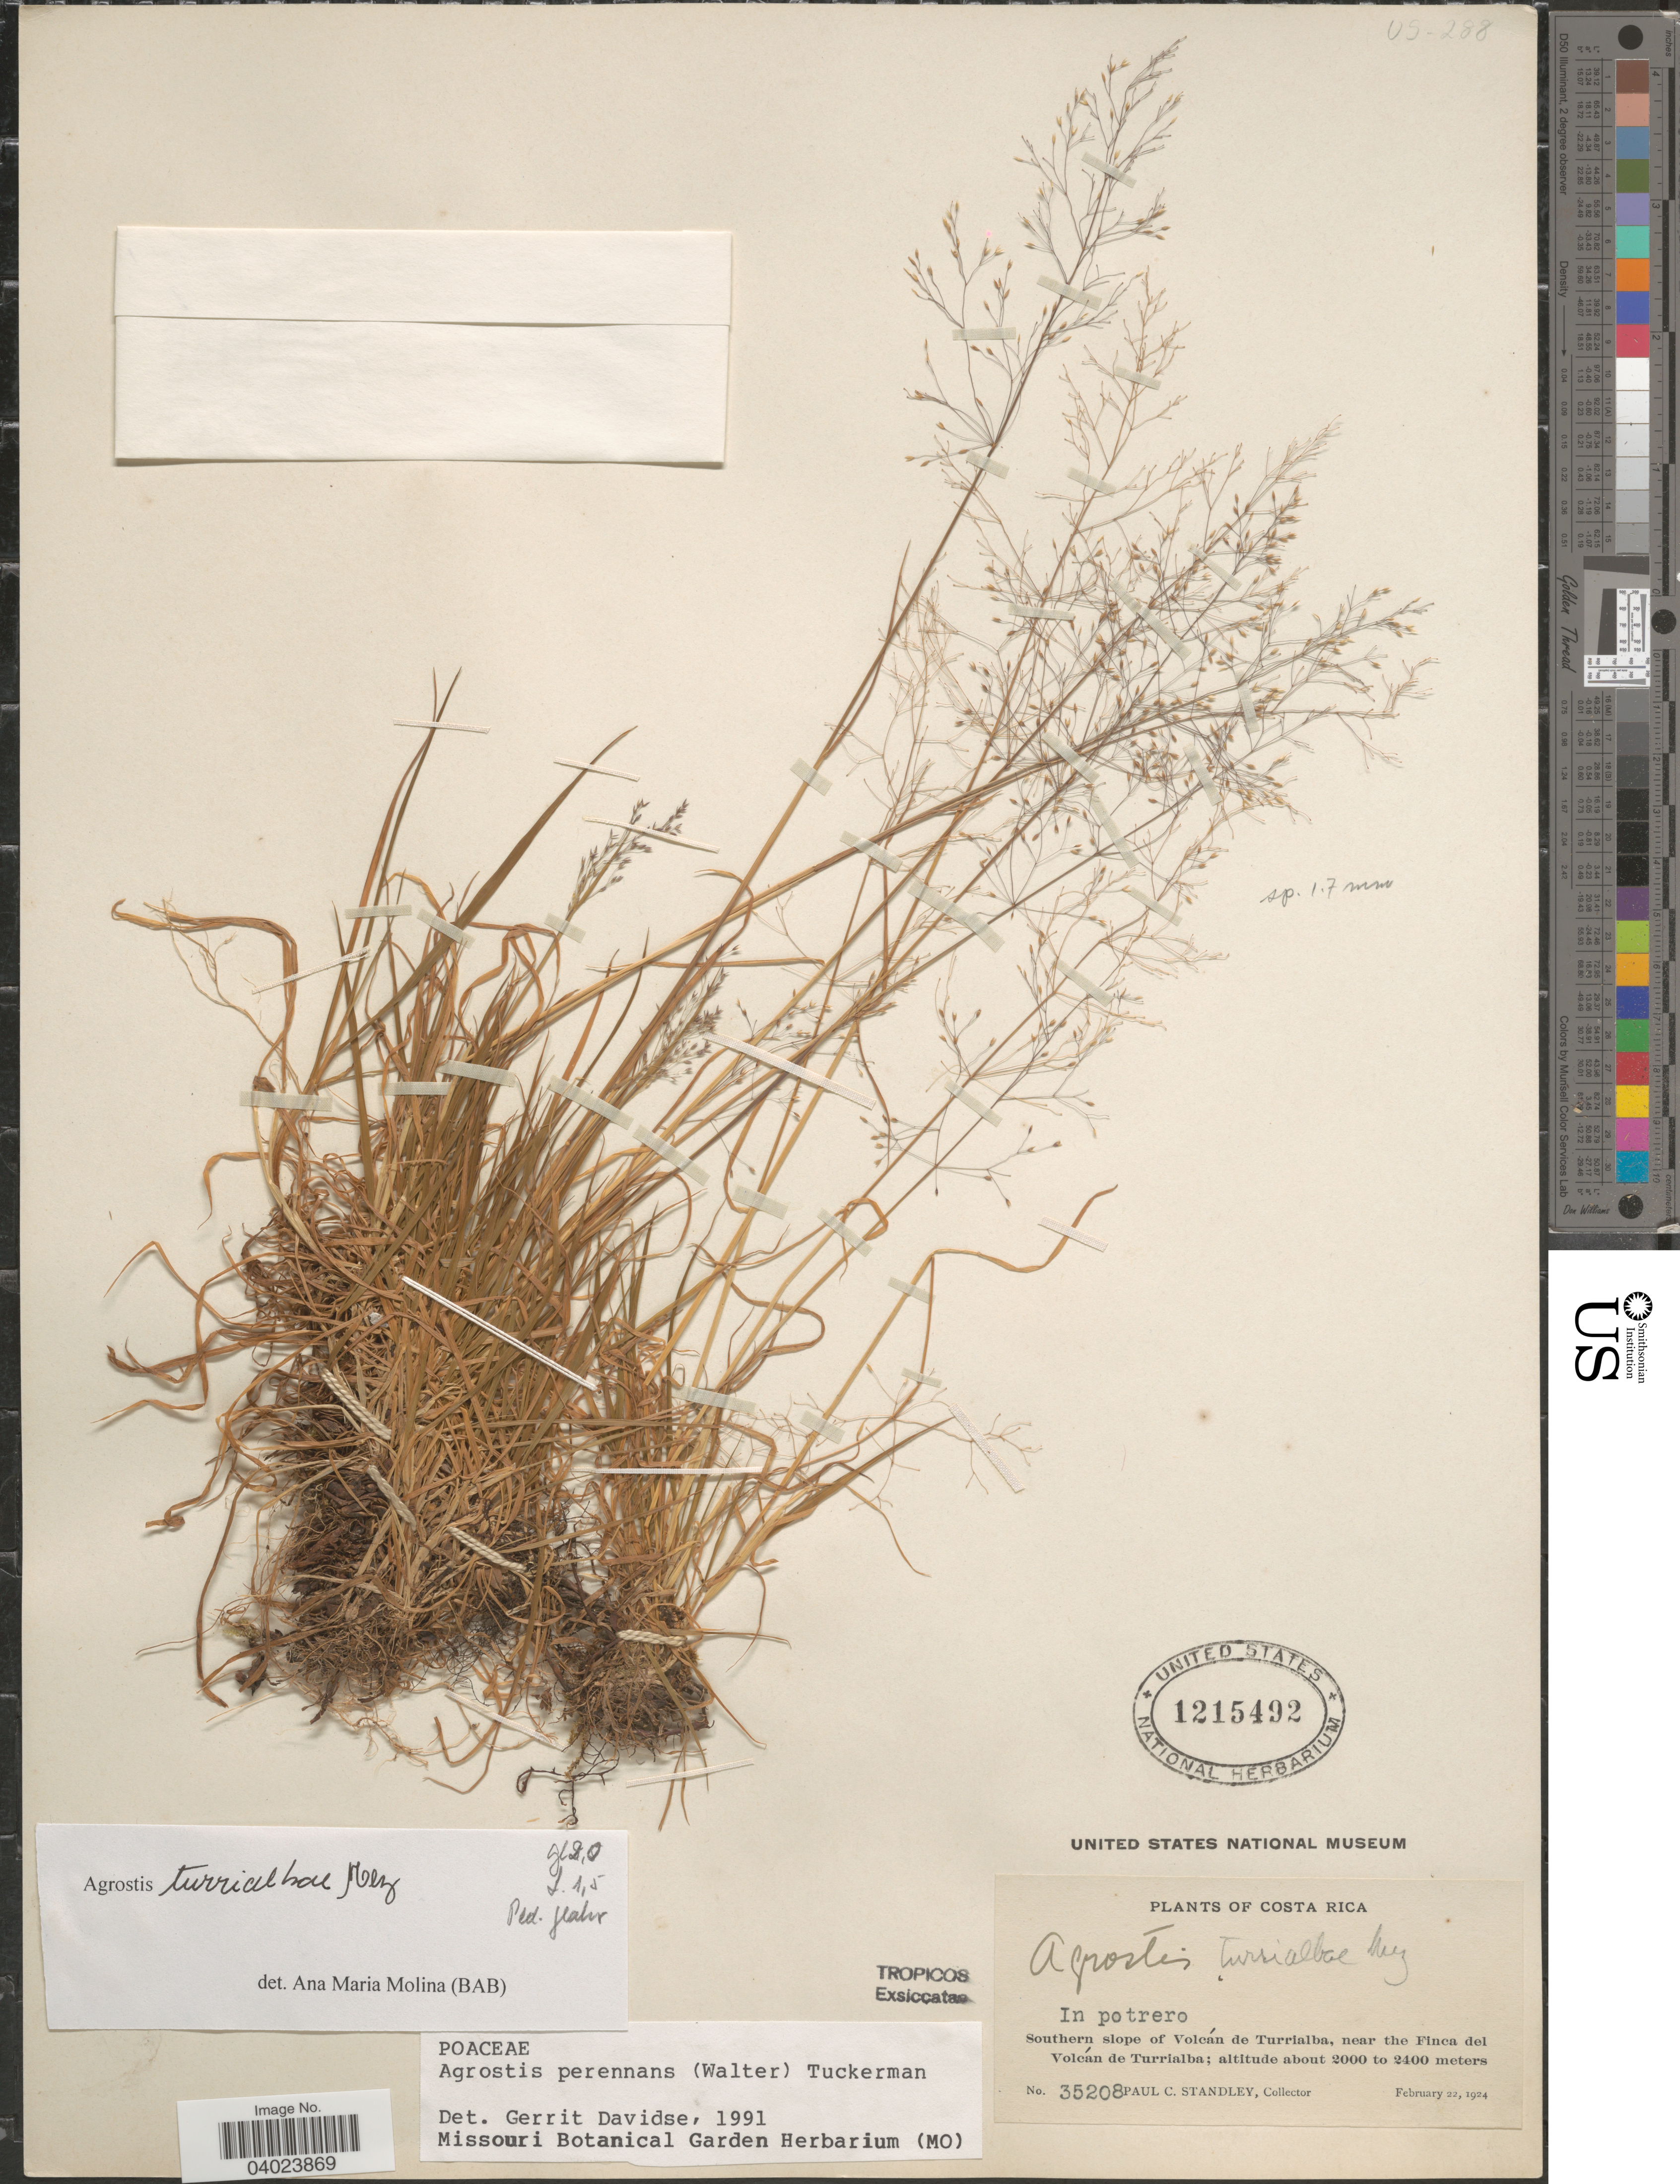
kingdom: Plantae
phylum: Tracheophyta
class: Liliopsida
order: Poales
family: Poaceae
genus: Agrostis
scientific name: Agrostis turrialbae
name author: Mez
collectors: P. C. Standley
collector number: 35208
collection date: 1924-02-22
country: Costa Rica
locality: Southern slope of Volcán de Turrialba, near the Finca del Volcán de Turrialba.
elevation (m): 2000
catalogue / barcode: US 1215492